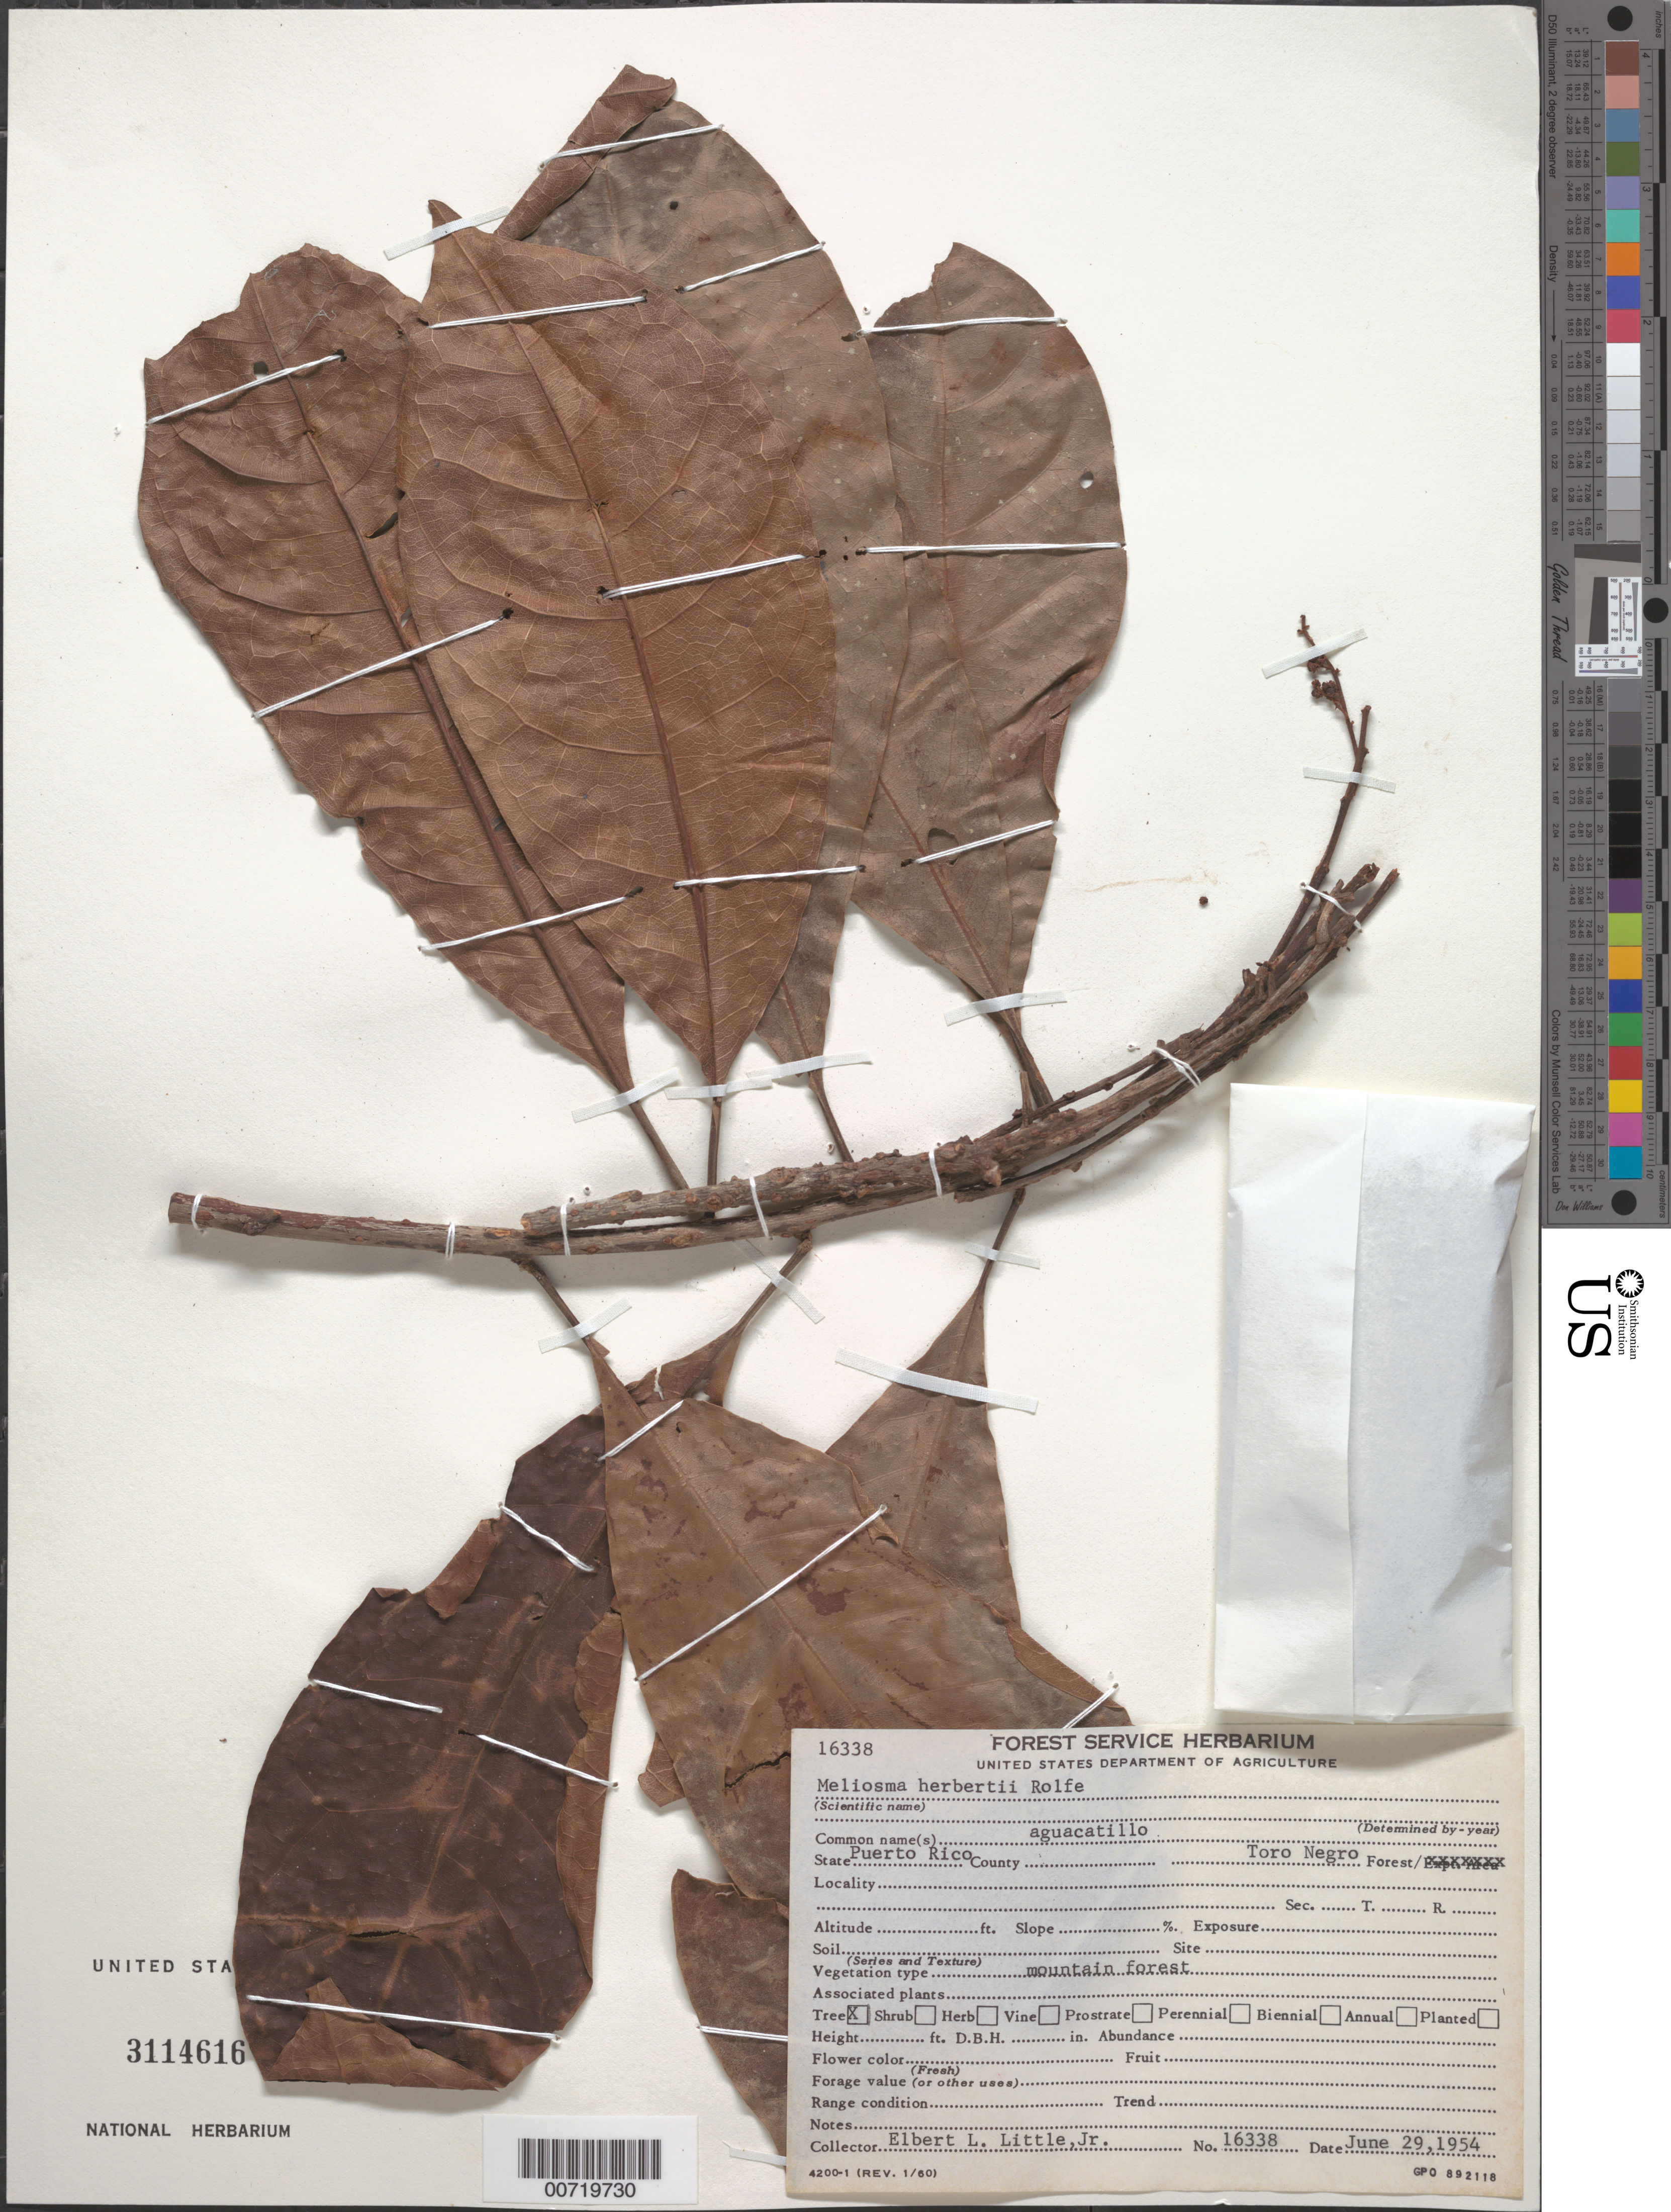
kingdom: Plantae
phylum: Tracheophyta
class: Magnoliopsida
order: Proteales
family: Sabiaceae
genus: Meliosma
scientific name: Meliosma herbertii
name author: Rolfe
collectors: E. L. Little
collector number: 16338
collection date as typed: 29 Jun 1954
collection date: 1954-06-29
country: Puerto Rico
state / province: Villalba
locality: Toro Negro Forest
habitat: Mountain forest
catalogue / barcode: US 3114616